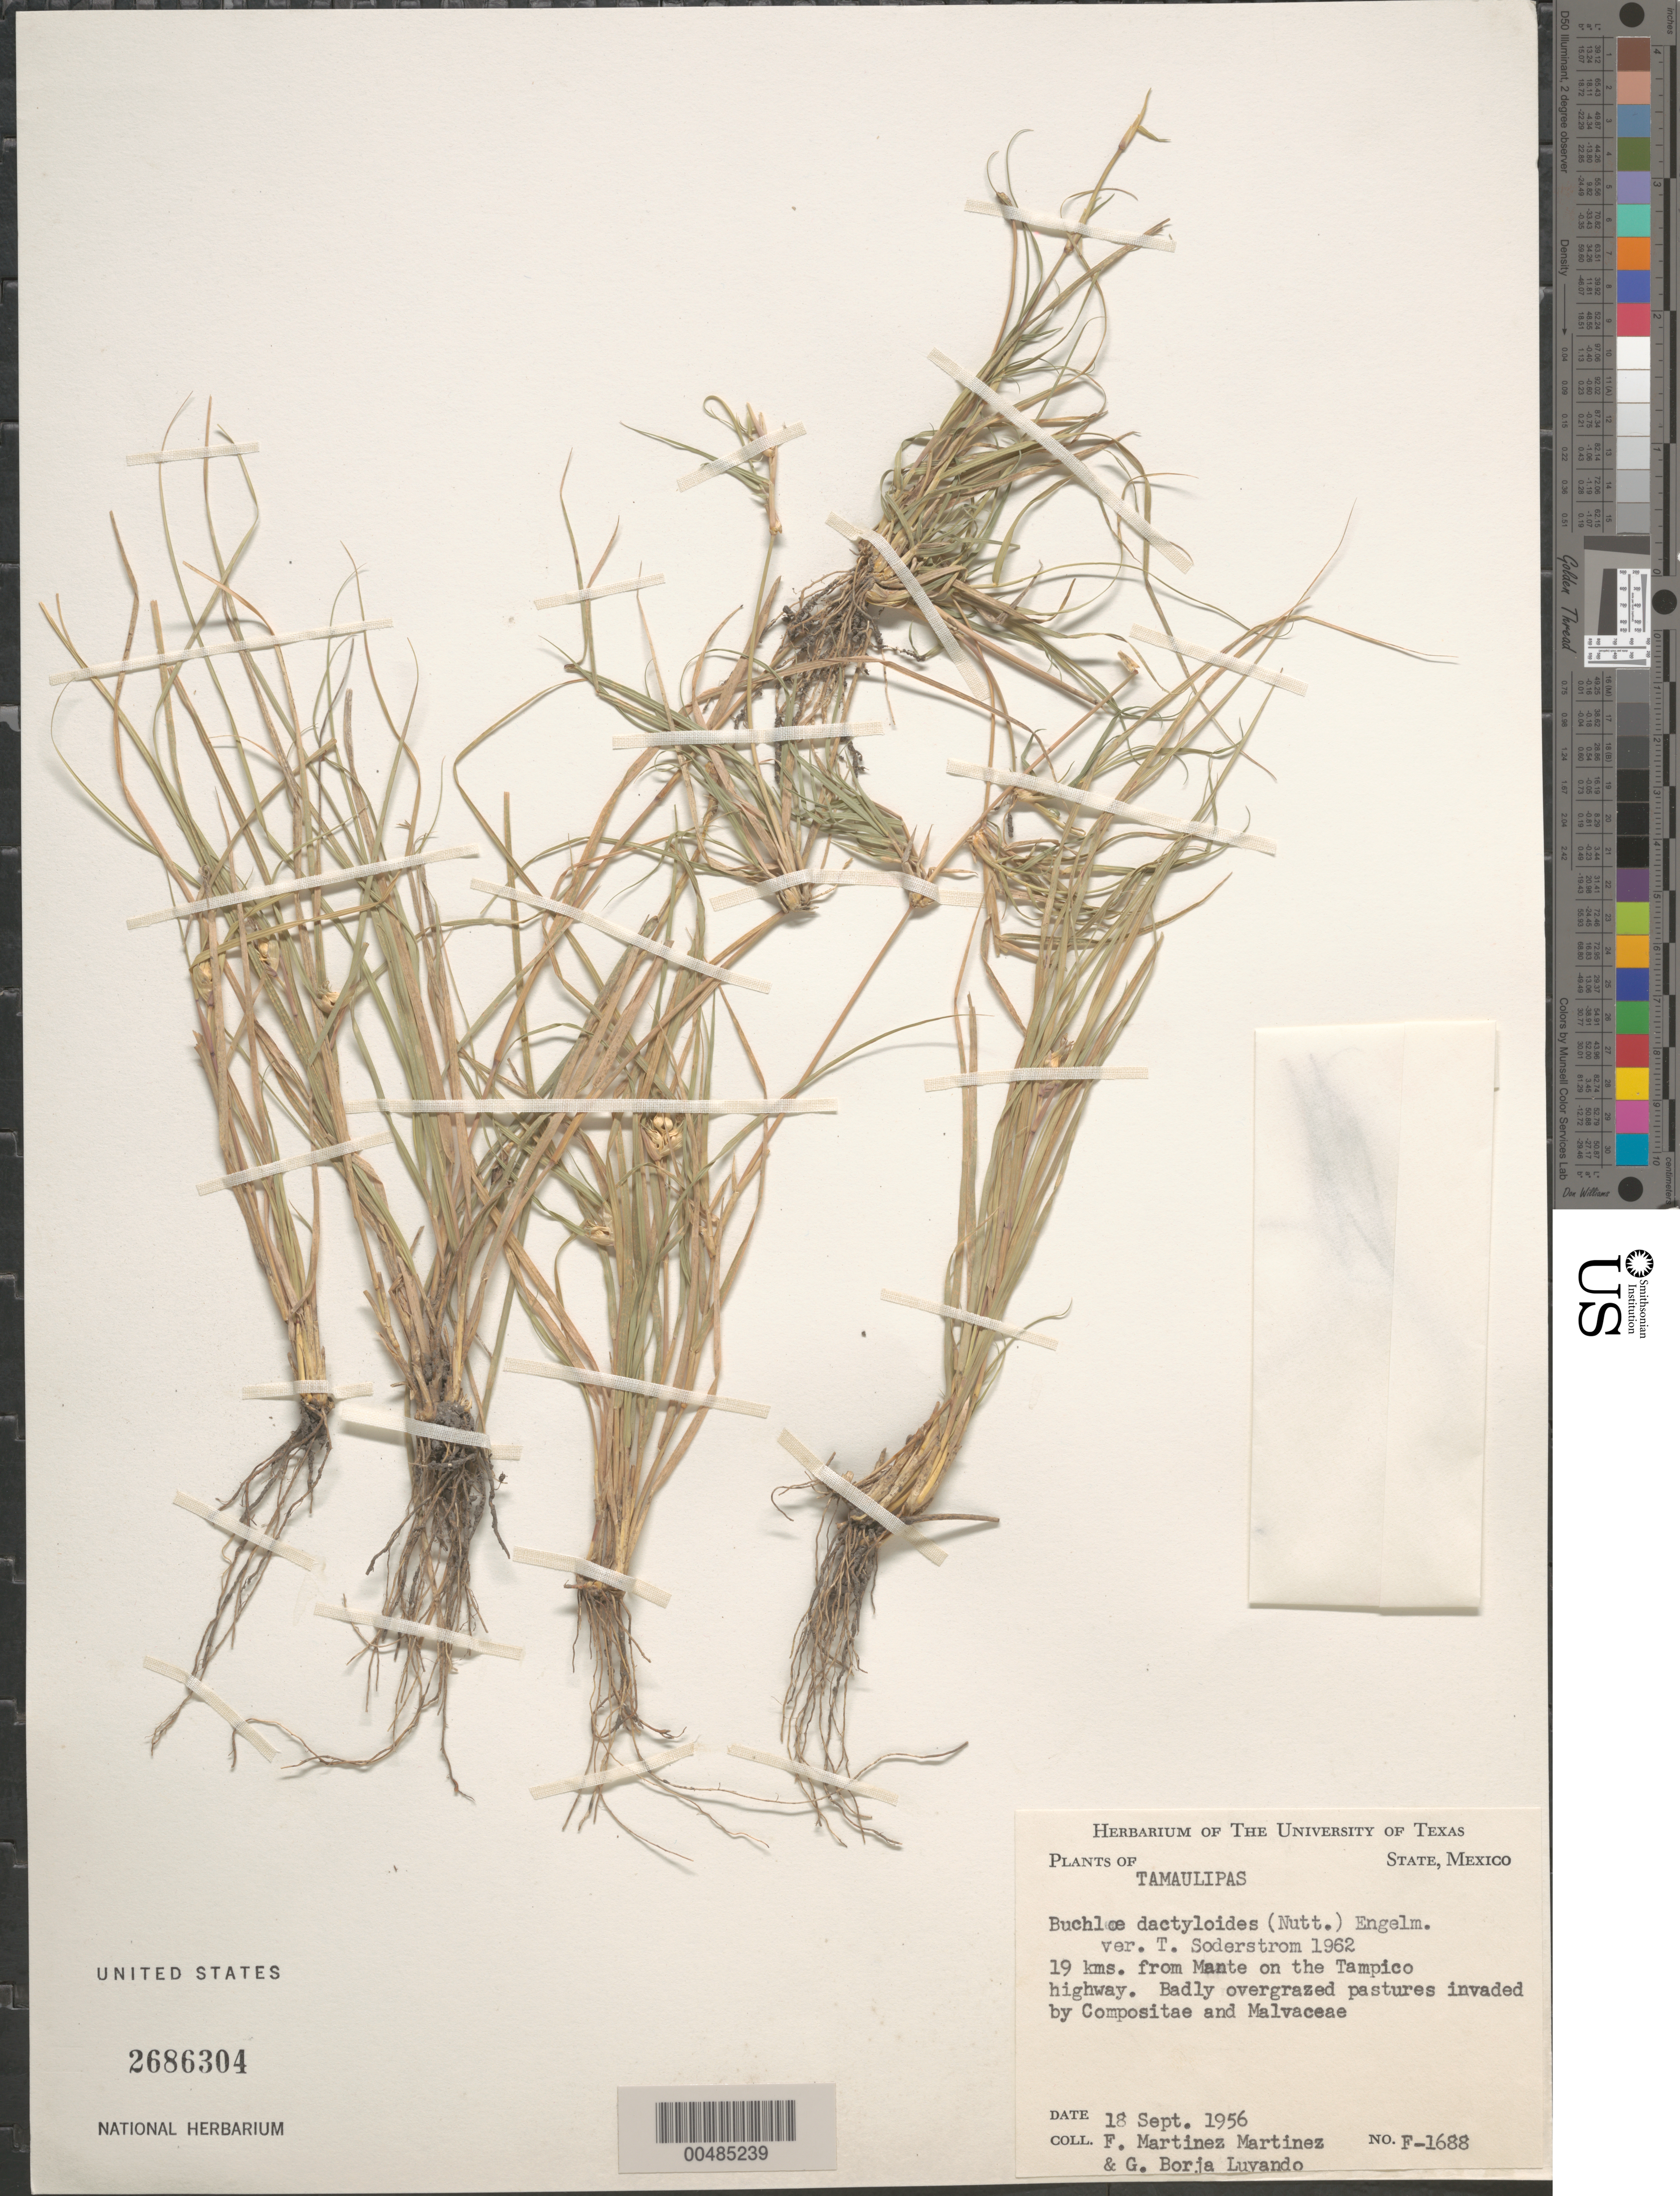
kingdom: Plantae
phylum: Tracheophyta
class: Liliopsida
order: Poales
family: Poaceae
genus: Buchloe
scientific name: Buchloe dactyloides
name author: (Nutt.) Engelm.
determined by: Soderstrom, T. R.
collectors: F. Martinez-M. & G. Borja-Luyando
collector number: F-1688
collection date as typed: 18 Sep 1956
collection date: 1956-09-18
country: Mexico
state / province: Tamaulipas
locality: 19 km from Mante on the Tampico highway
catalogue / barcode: US 2686304